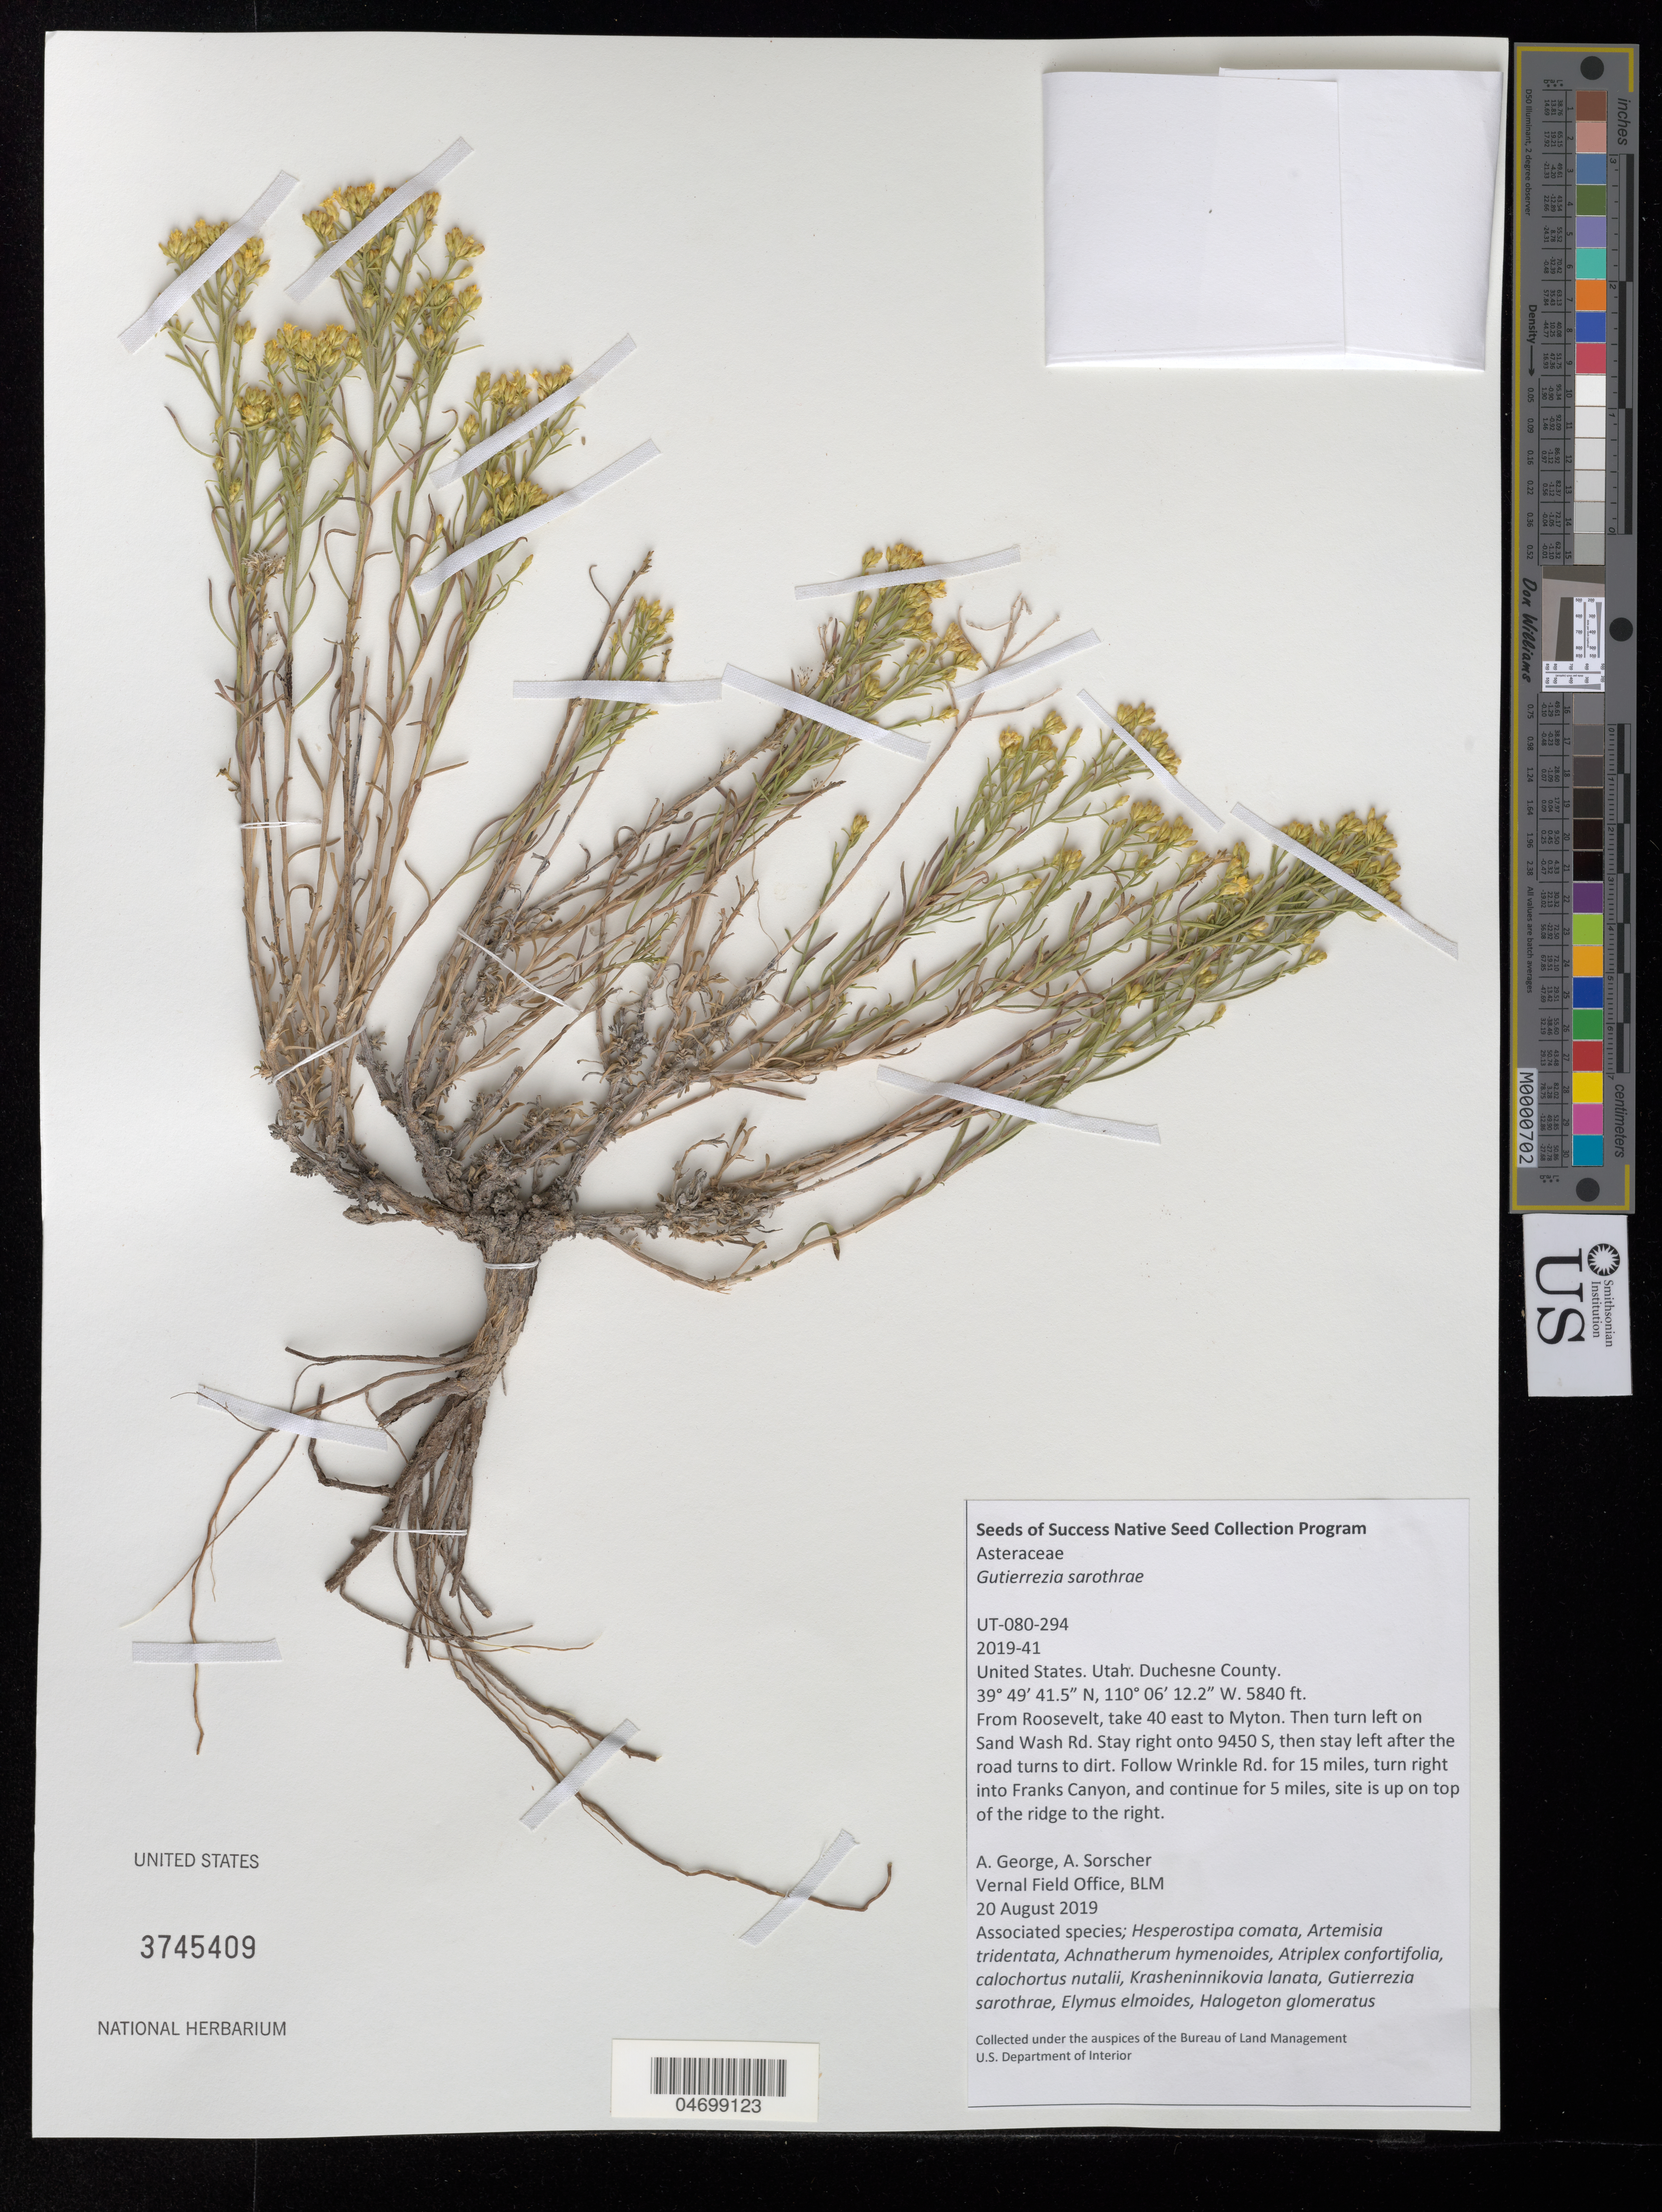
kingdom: Plantae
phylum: Tracheophyta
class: Magnoliopsida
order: Asterales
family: Asteraceae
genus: Gutierrezia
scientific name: Gutierrezia sarothrae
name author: (Pursh) Britton & Rusby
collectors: A. George & A. Sorscher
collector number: UT080-294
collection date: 2019-08-20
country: United States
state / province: Utah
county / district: Duchesne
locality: Franks Canyon for 5 mi, top of the ridge to the right.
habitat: With Artemisia tridentata, Atriplex confortifolia, Elymus elmoides, etc.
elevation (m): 1780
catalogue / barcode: US 3745409